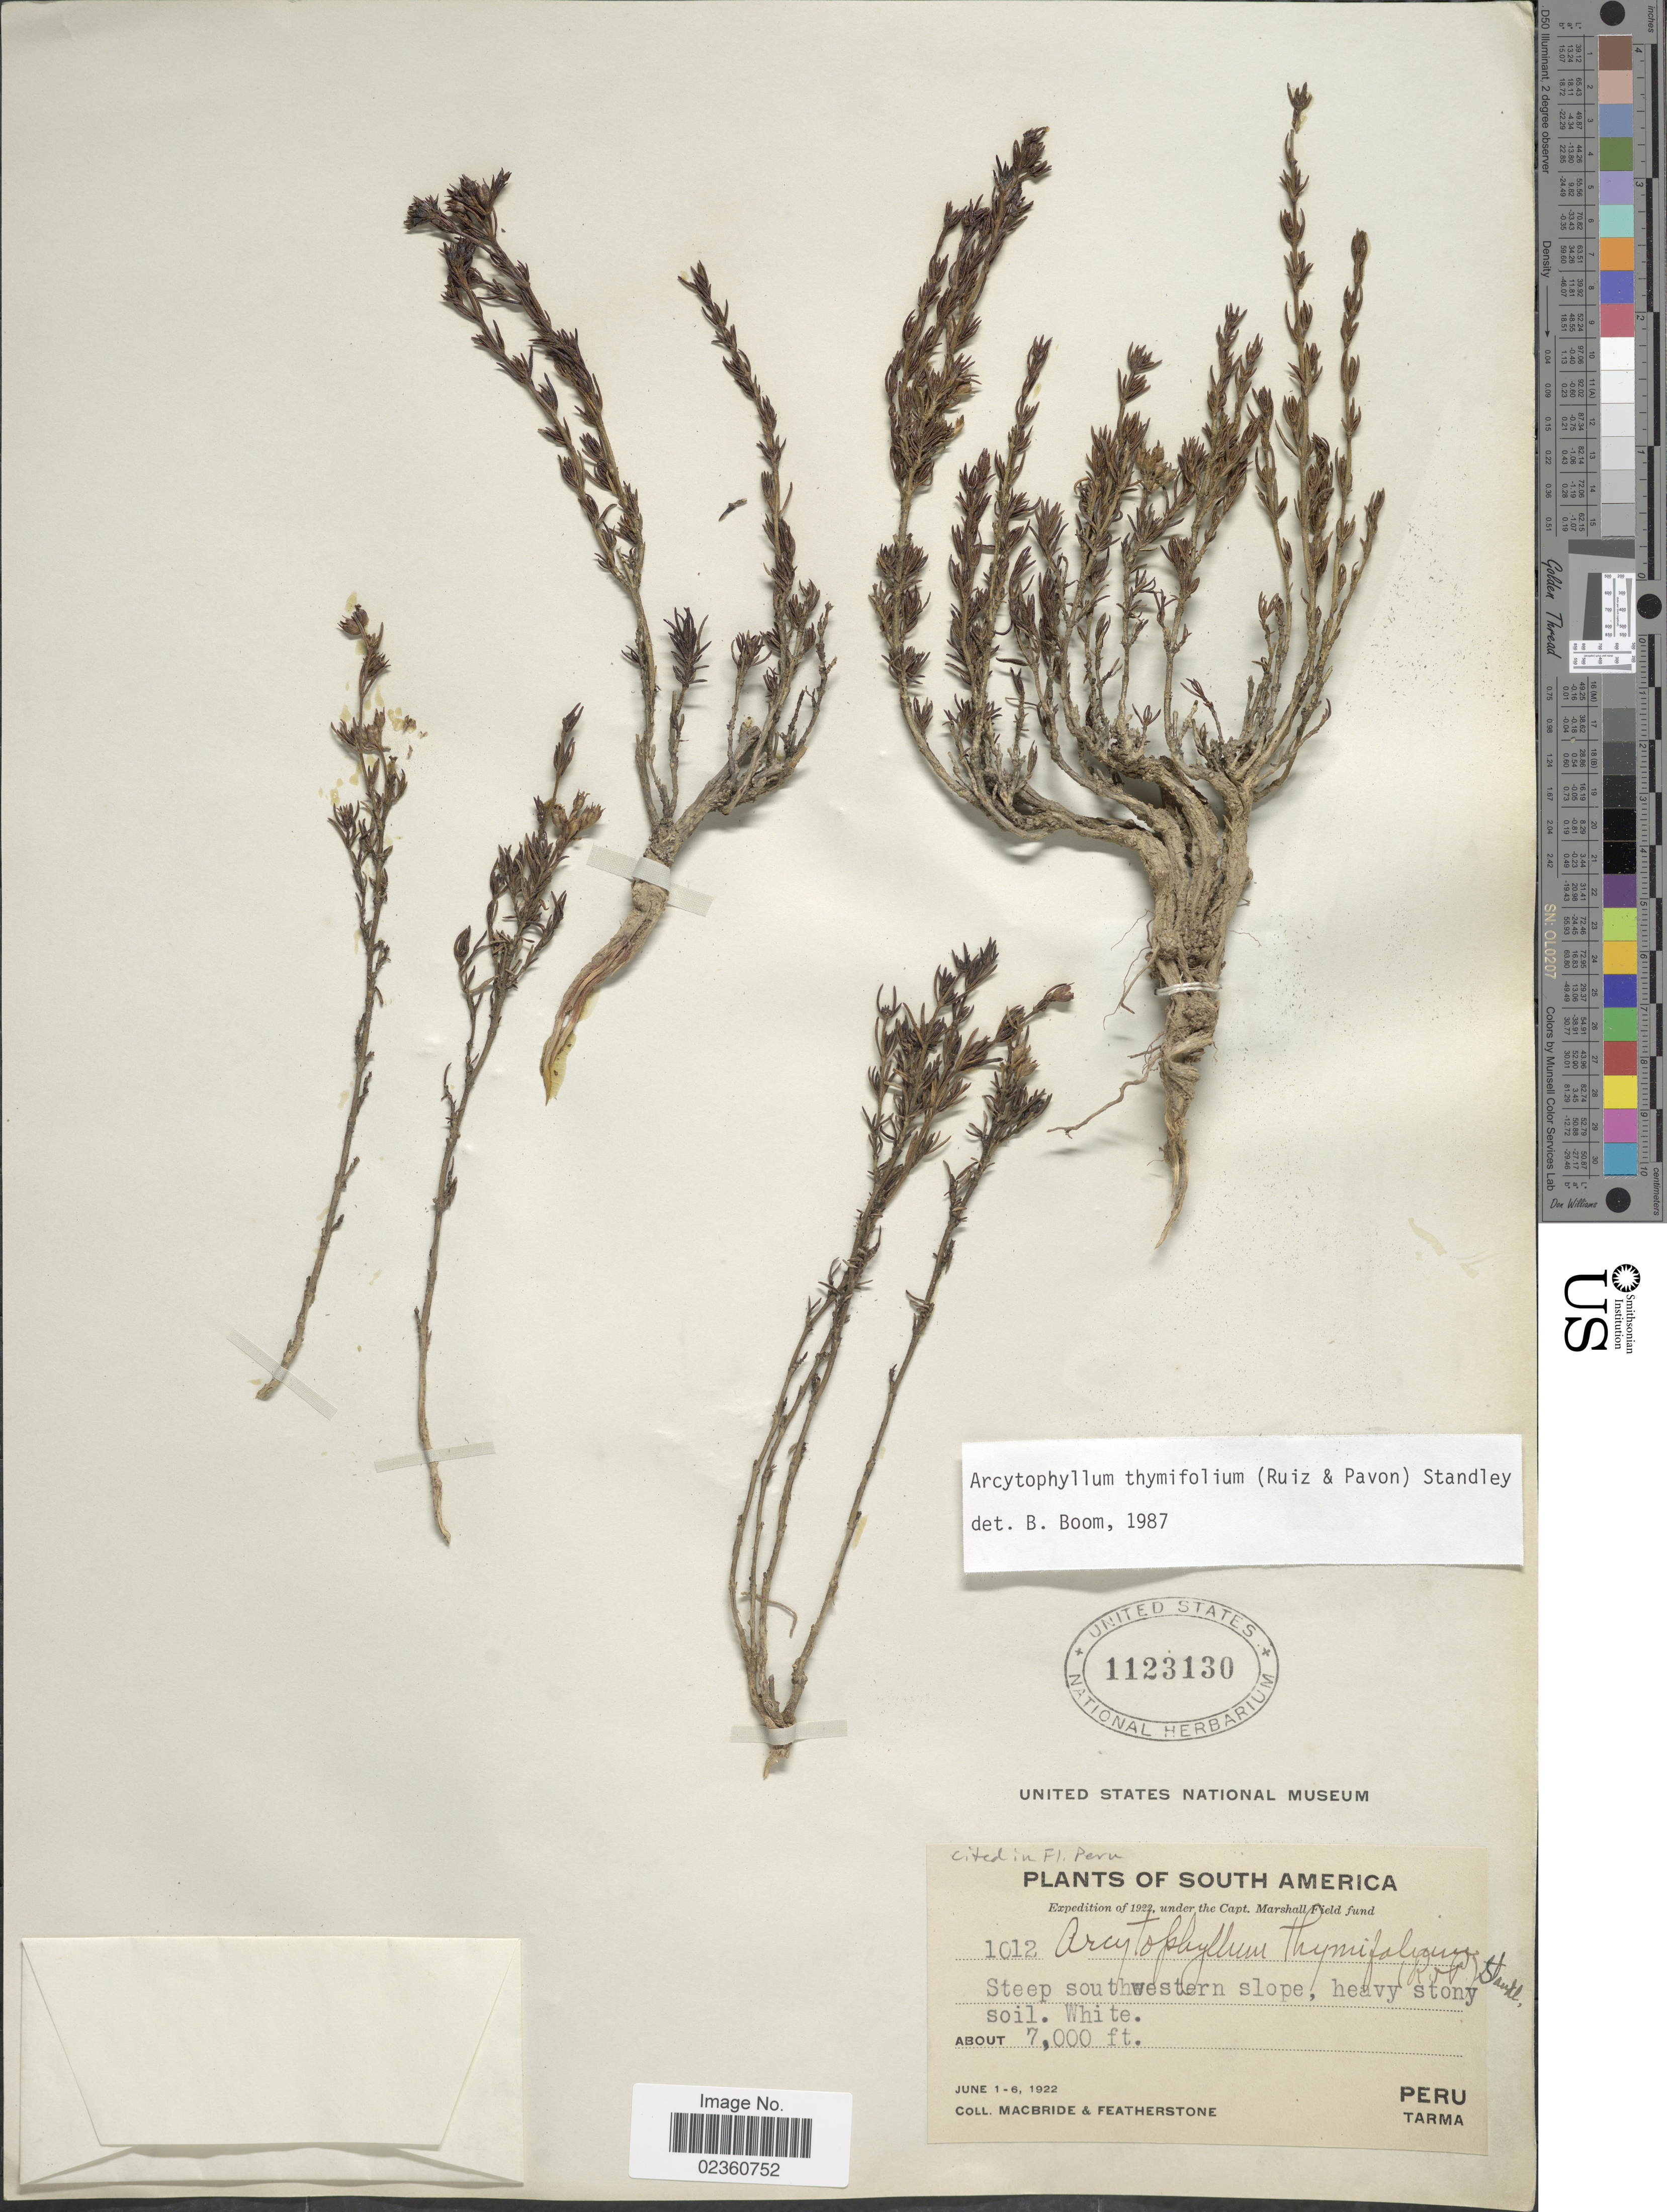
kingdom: Plantae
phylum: Tracheophyta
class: Magnoliopsida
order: Gentianales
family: Rubiaceae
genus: Arcytophyllum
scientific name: Arcytophyllum thymifolium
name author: (Ruiz & Pav.) Standl.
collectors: Macbride, -- & -. Featherstone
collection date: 1922-06-01/1922-06-06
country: Peru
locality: Steep southwestern slope, heavy stony soil, Tarma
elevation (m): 2134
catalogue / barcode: US 1123130